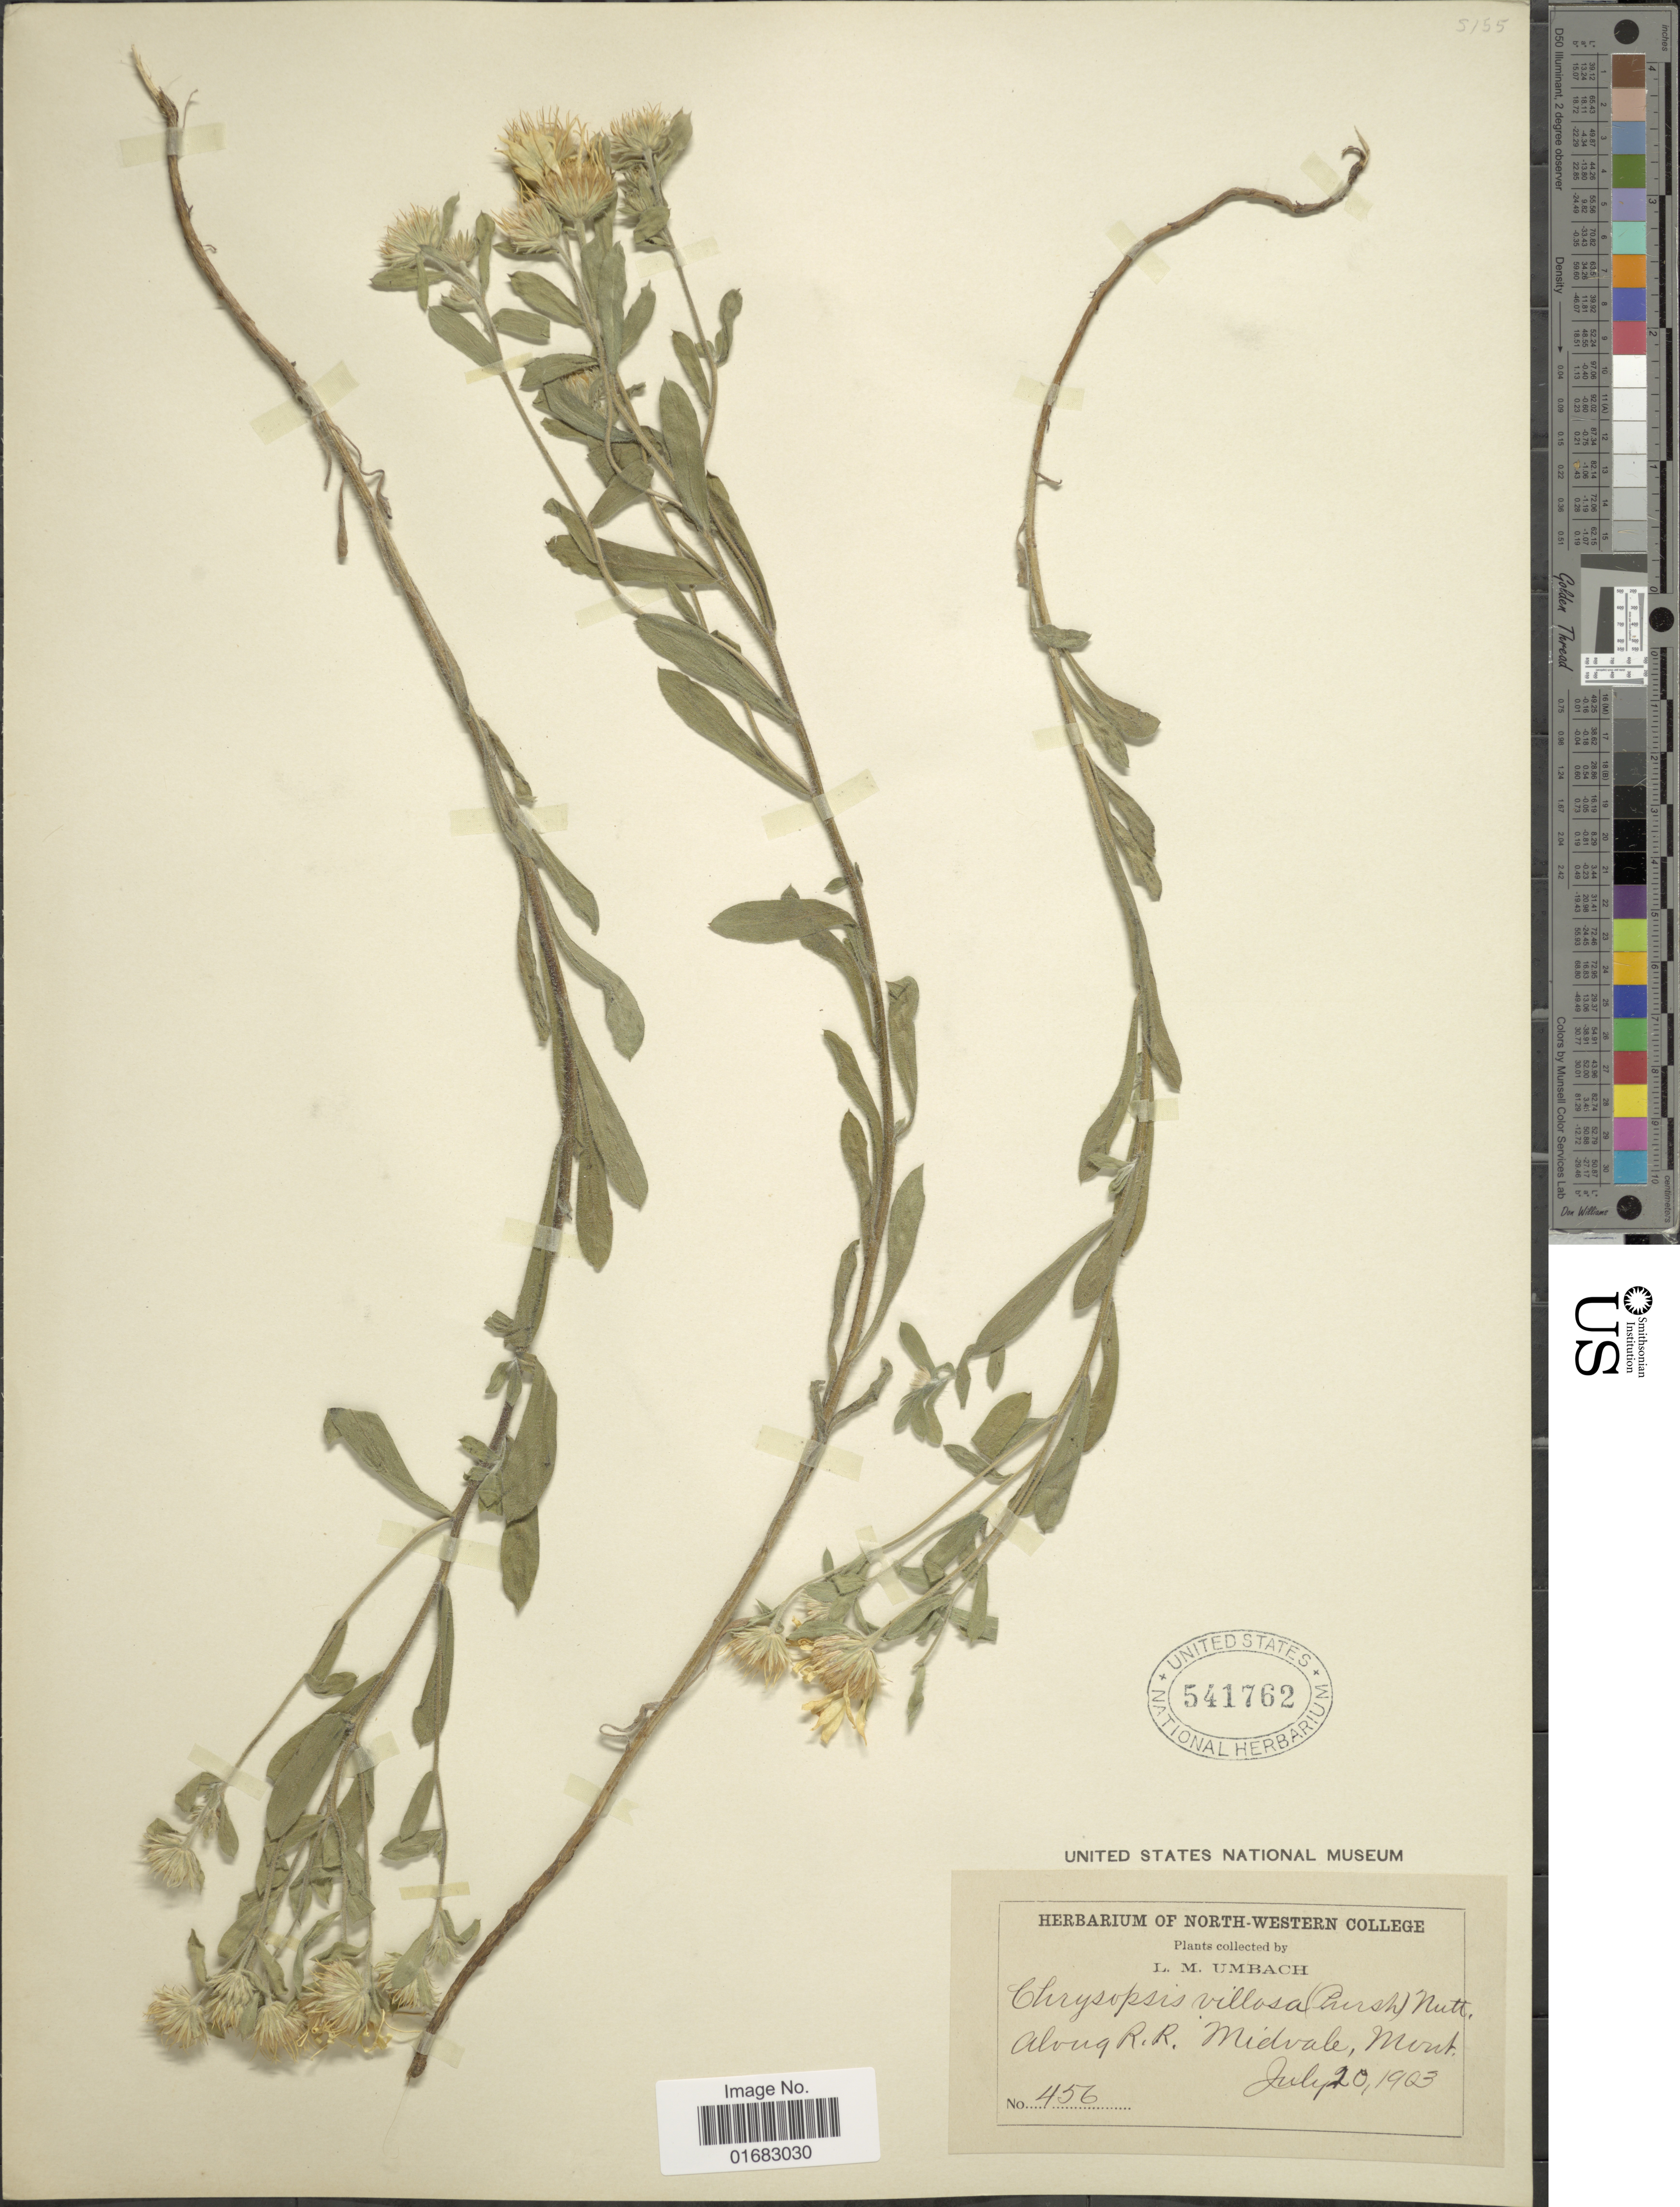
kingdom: Plantae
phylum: Tracheophyta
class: Magnoliopsida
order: Asterales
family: Asteraceae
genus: Heterotheca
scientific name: Heterotheca villosa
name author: (Pursh) Shinners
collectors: L. M. Umbach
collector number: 456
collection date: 1903-07-20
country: United States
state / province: Montana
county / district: Lincoln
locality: Along R.R. Midvale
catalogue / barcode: US 541762